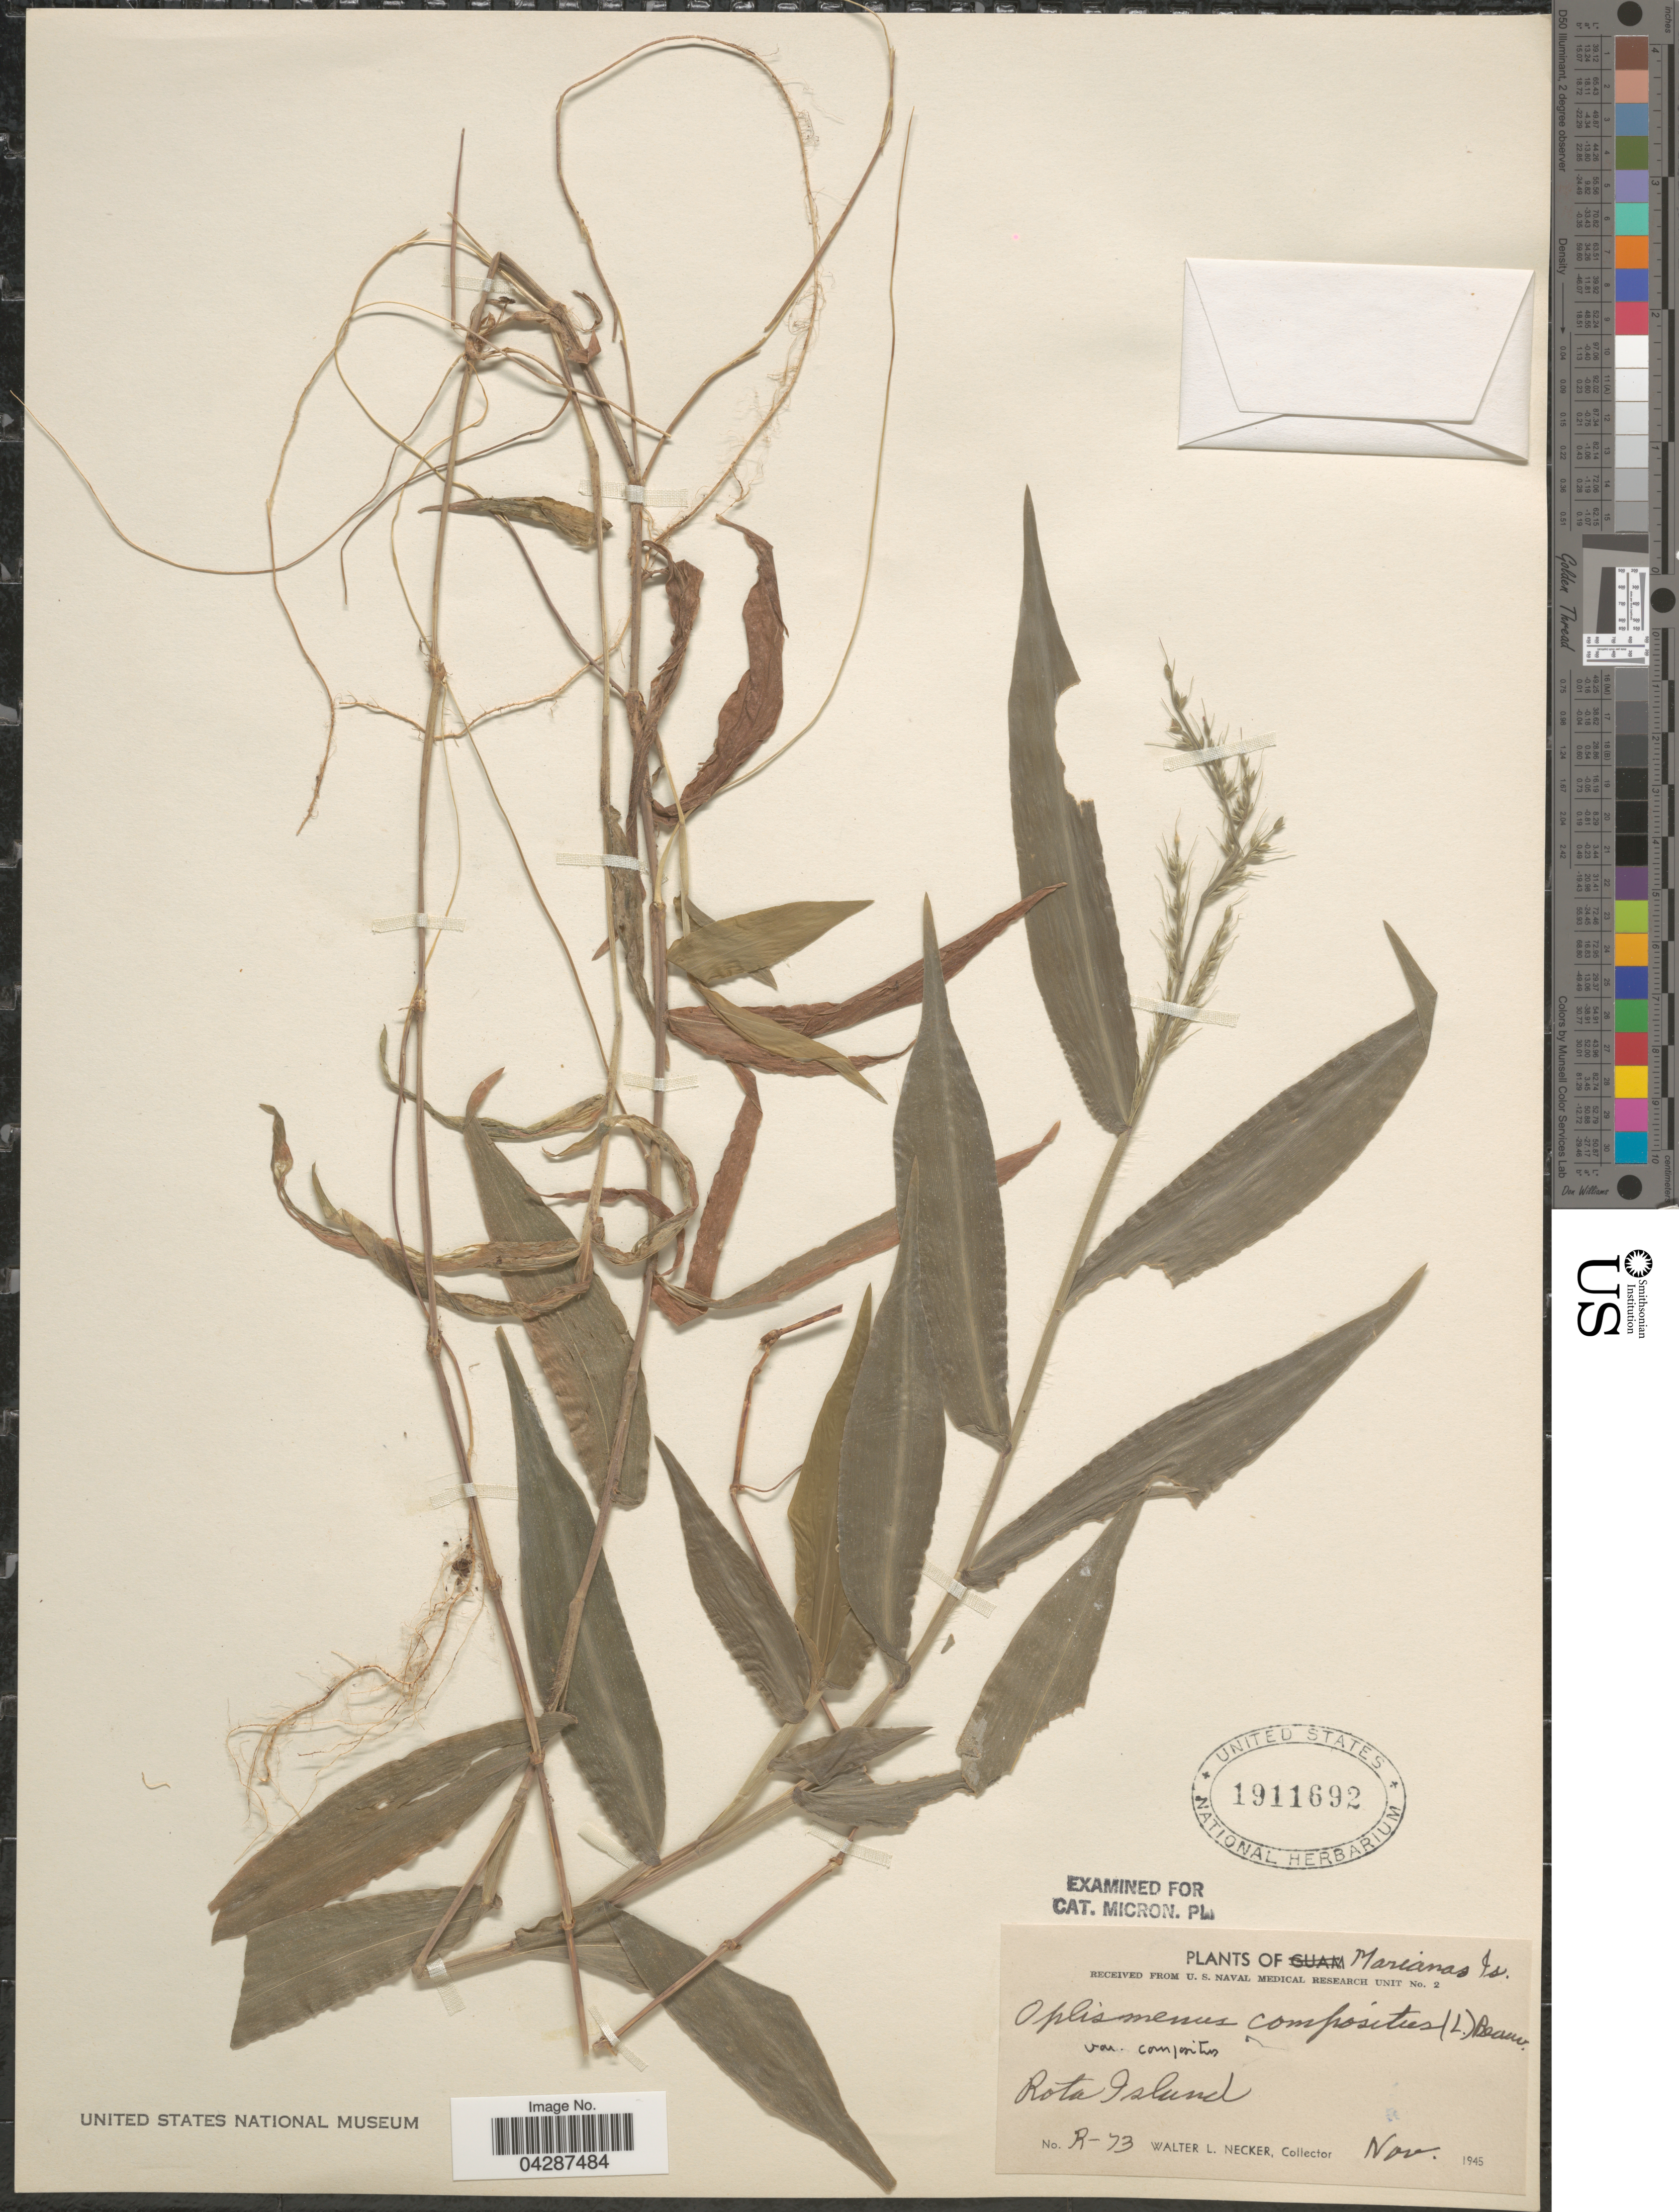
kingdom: Plantae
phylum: Tracheophyta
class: Liliopsida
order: Poales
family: Poaceae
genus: Oplismenus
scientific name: Oplismenus compositus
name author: (L.) P. Beauv.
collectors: W. L. Necker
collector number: R-73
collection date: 1945-11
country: Northern Mariana Islands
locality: Marianas Is. Rota Island.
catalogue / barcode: US 1911692